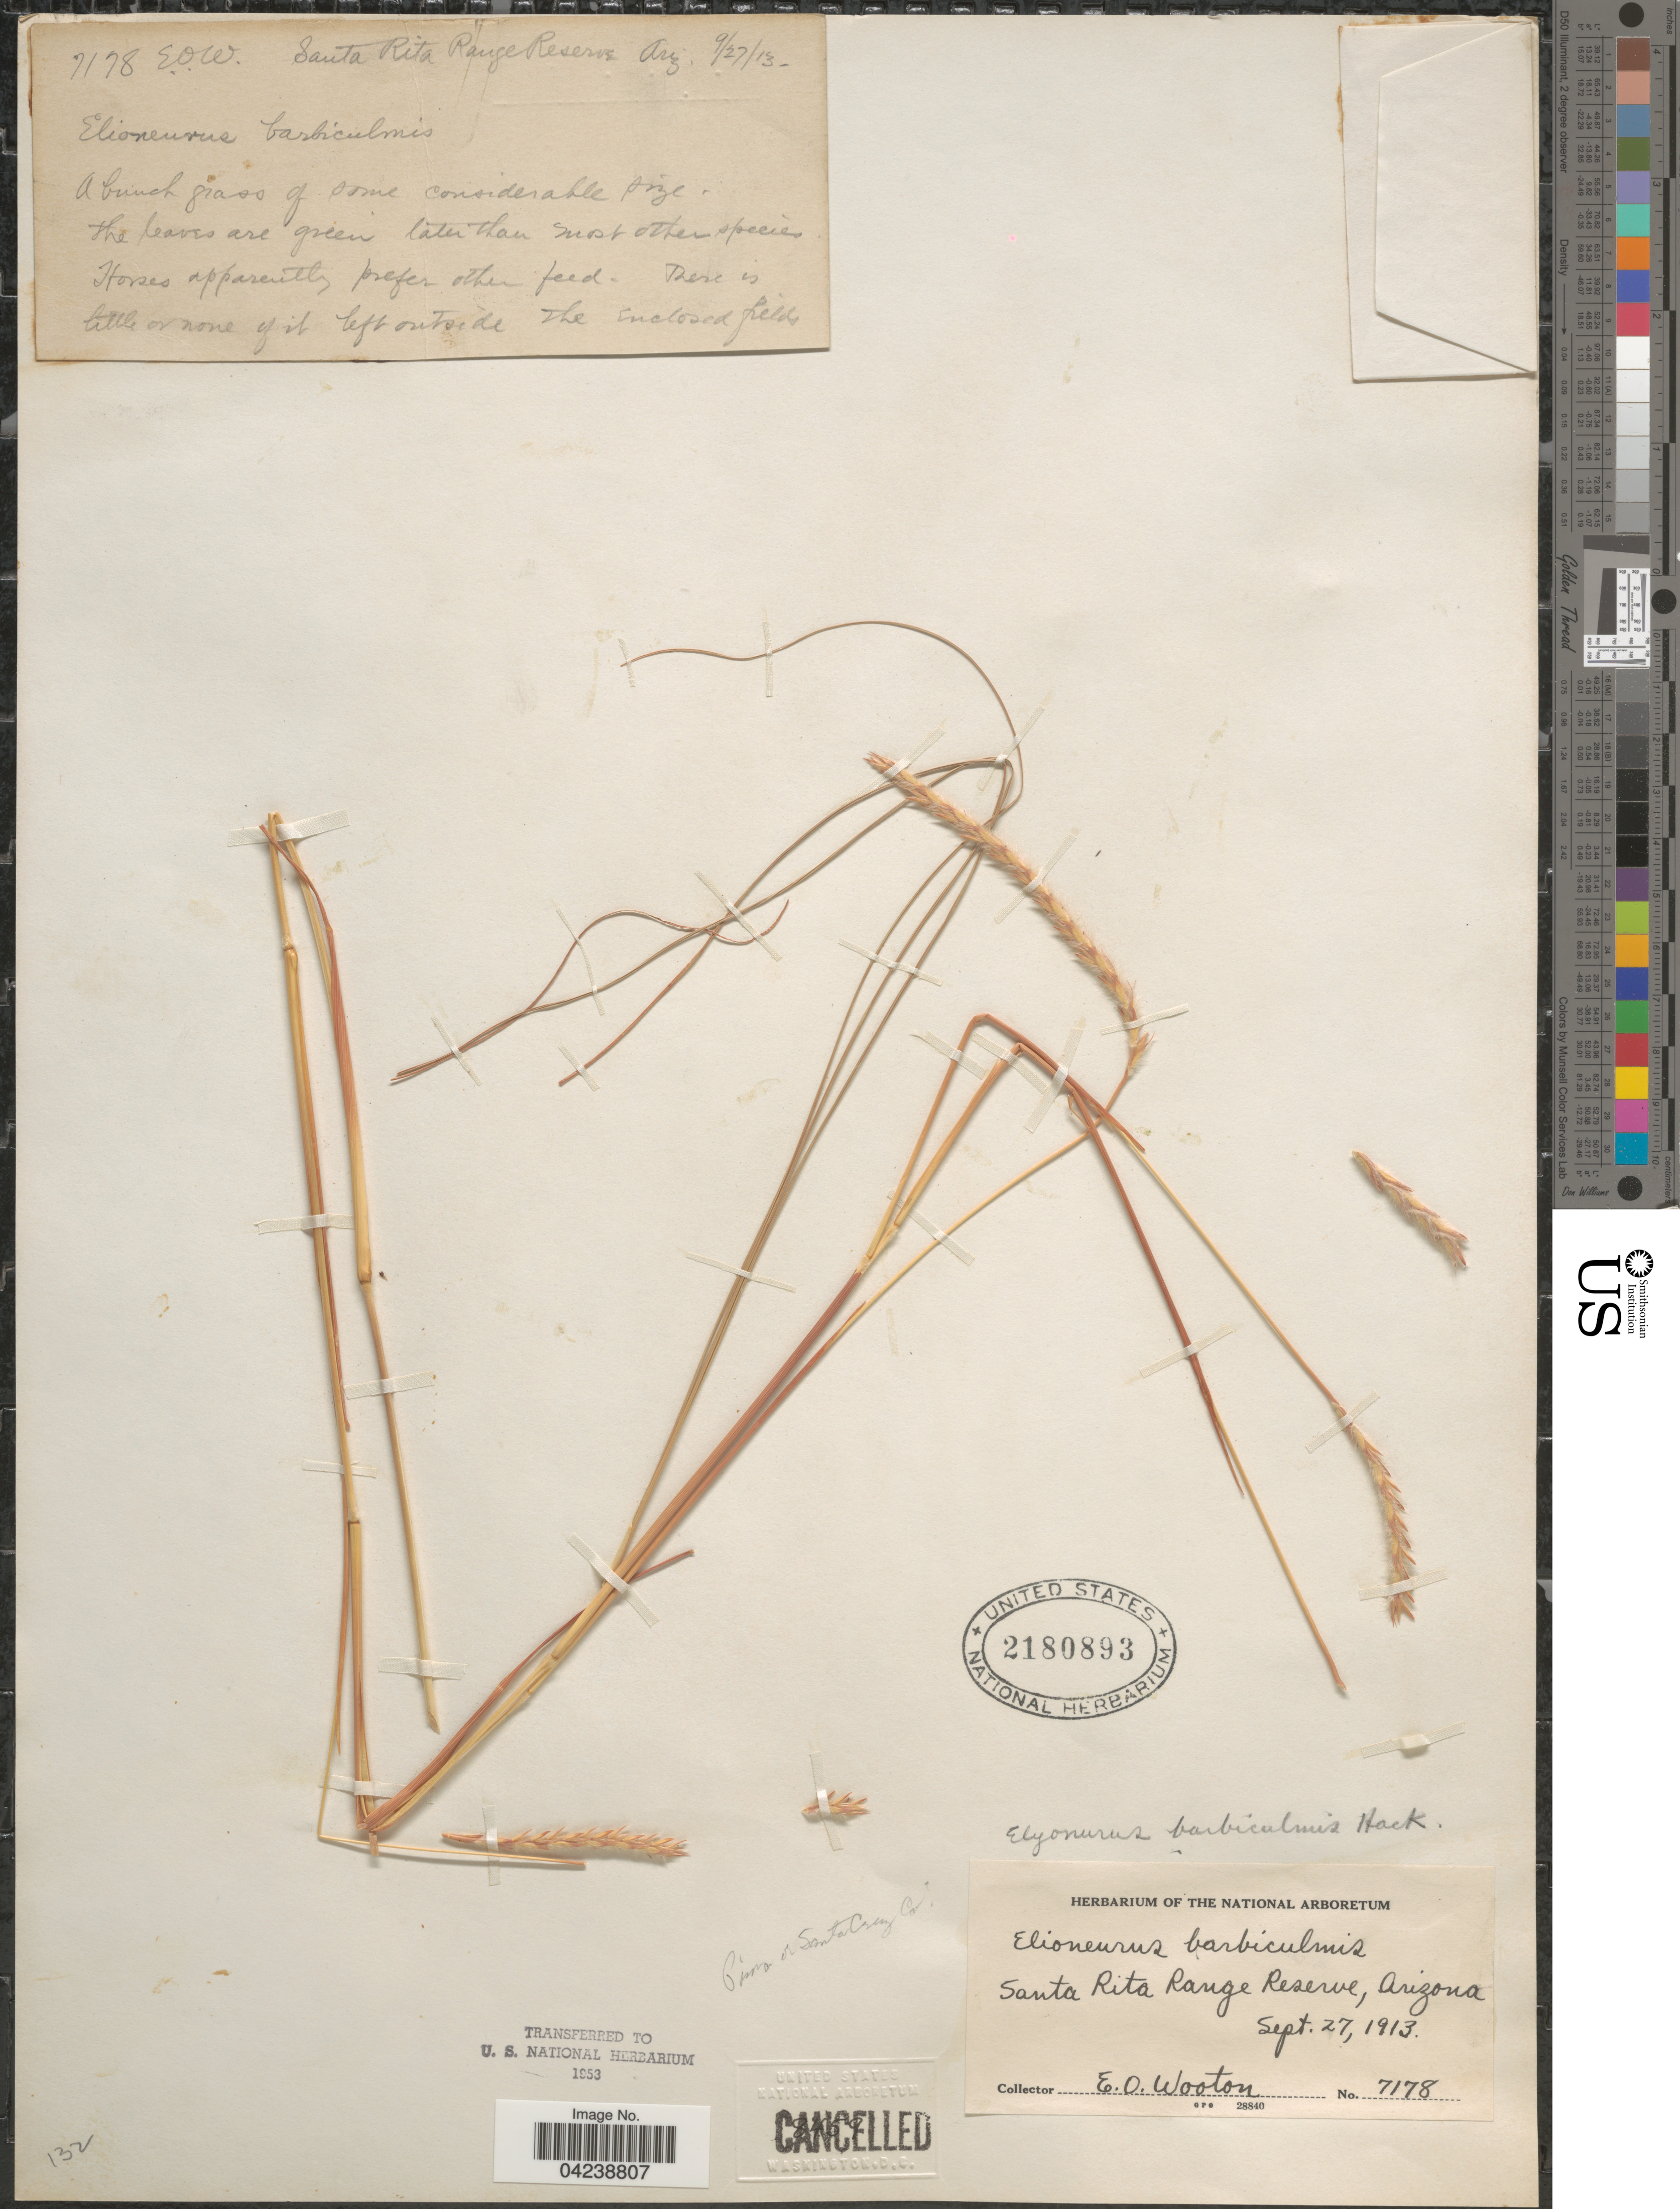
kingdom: Plantae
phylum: Tracheophyta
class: Liliopsida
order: Poales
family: Poaceae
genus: Elionurus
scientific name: Elionurus barbiculmis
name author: Hack. in A. DC.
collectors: E. O. Wooton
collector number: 7178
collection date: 1913-09-27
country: United States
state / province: Arizona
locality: Santa Rita Range Reserve.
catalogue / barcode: US 2180893